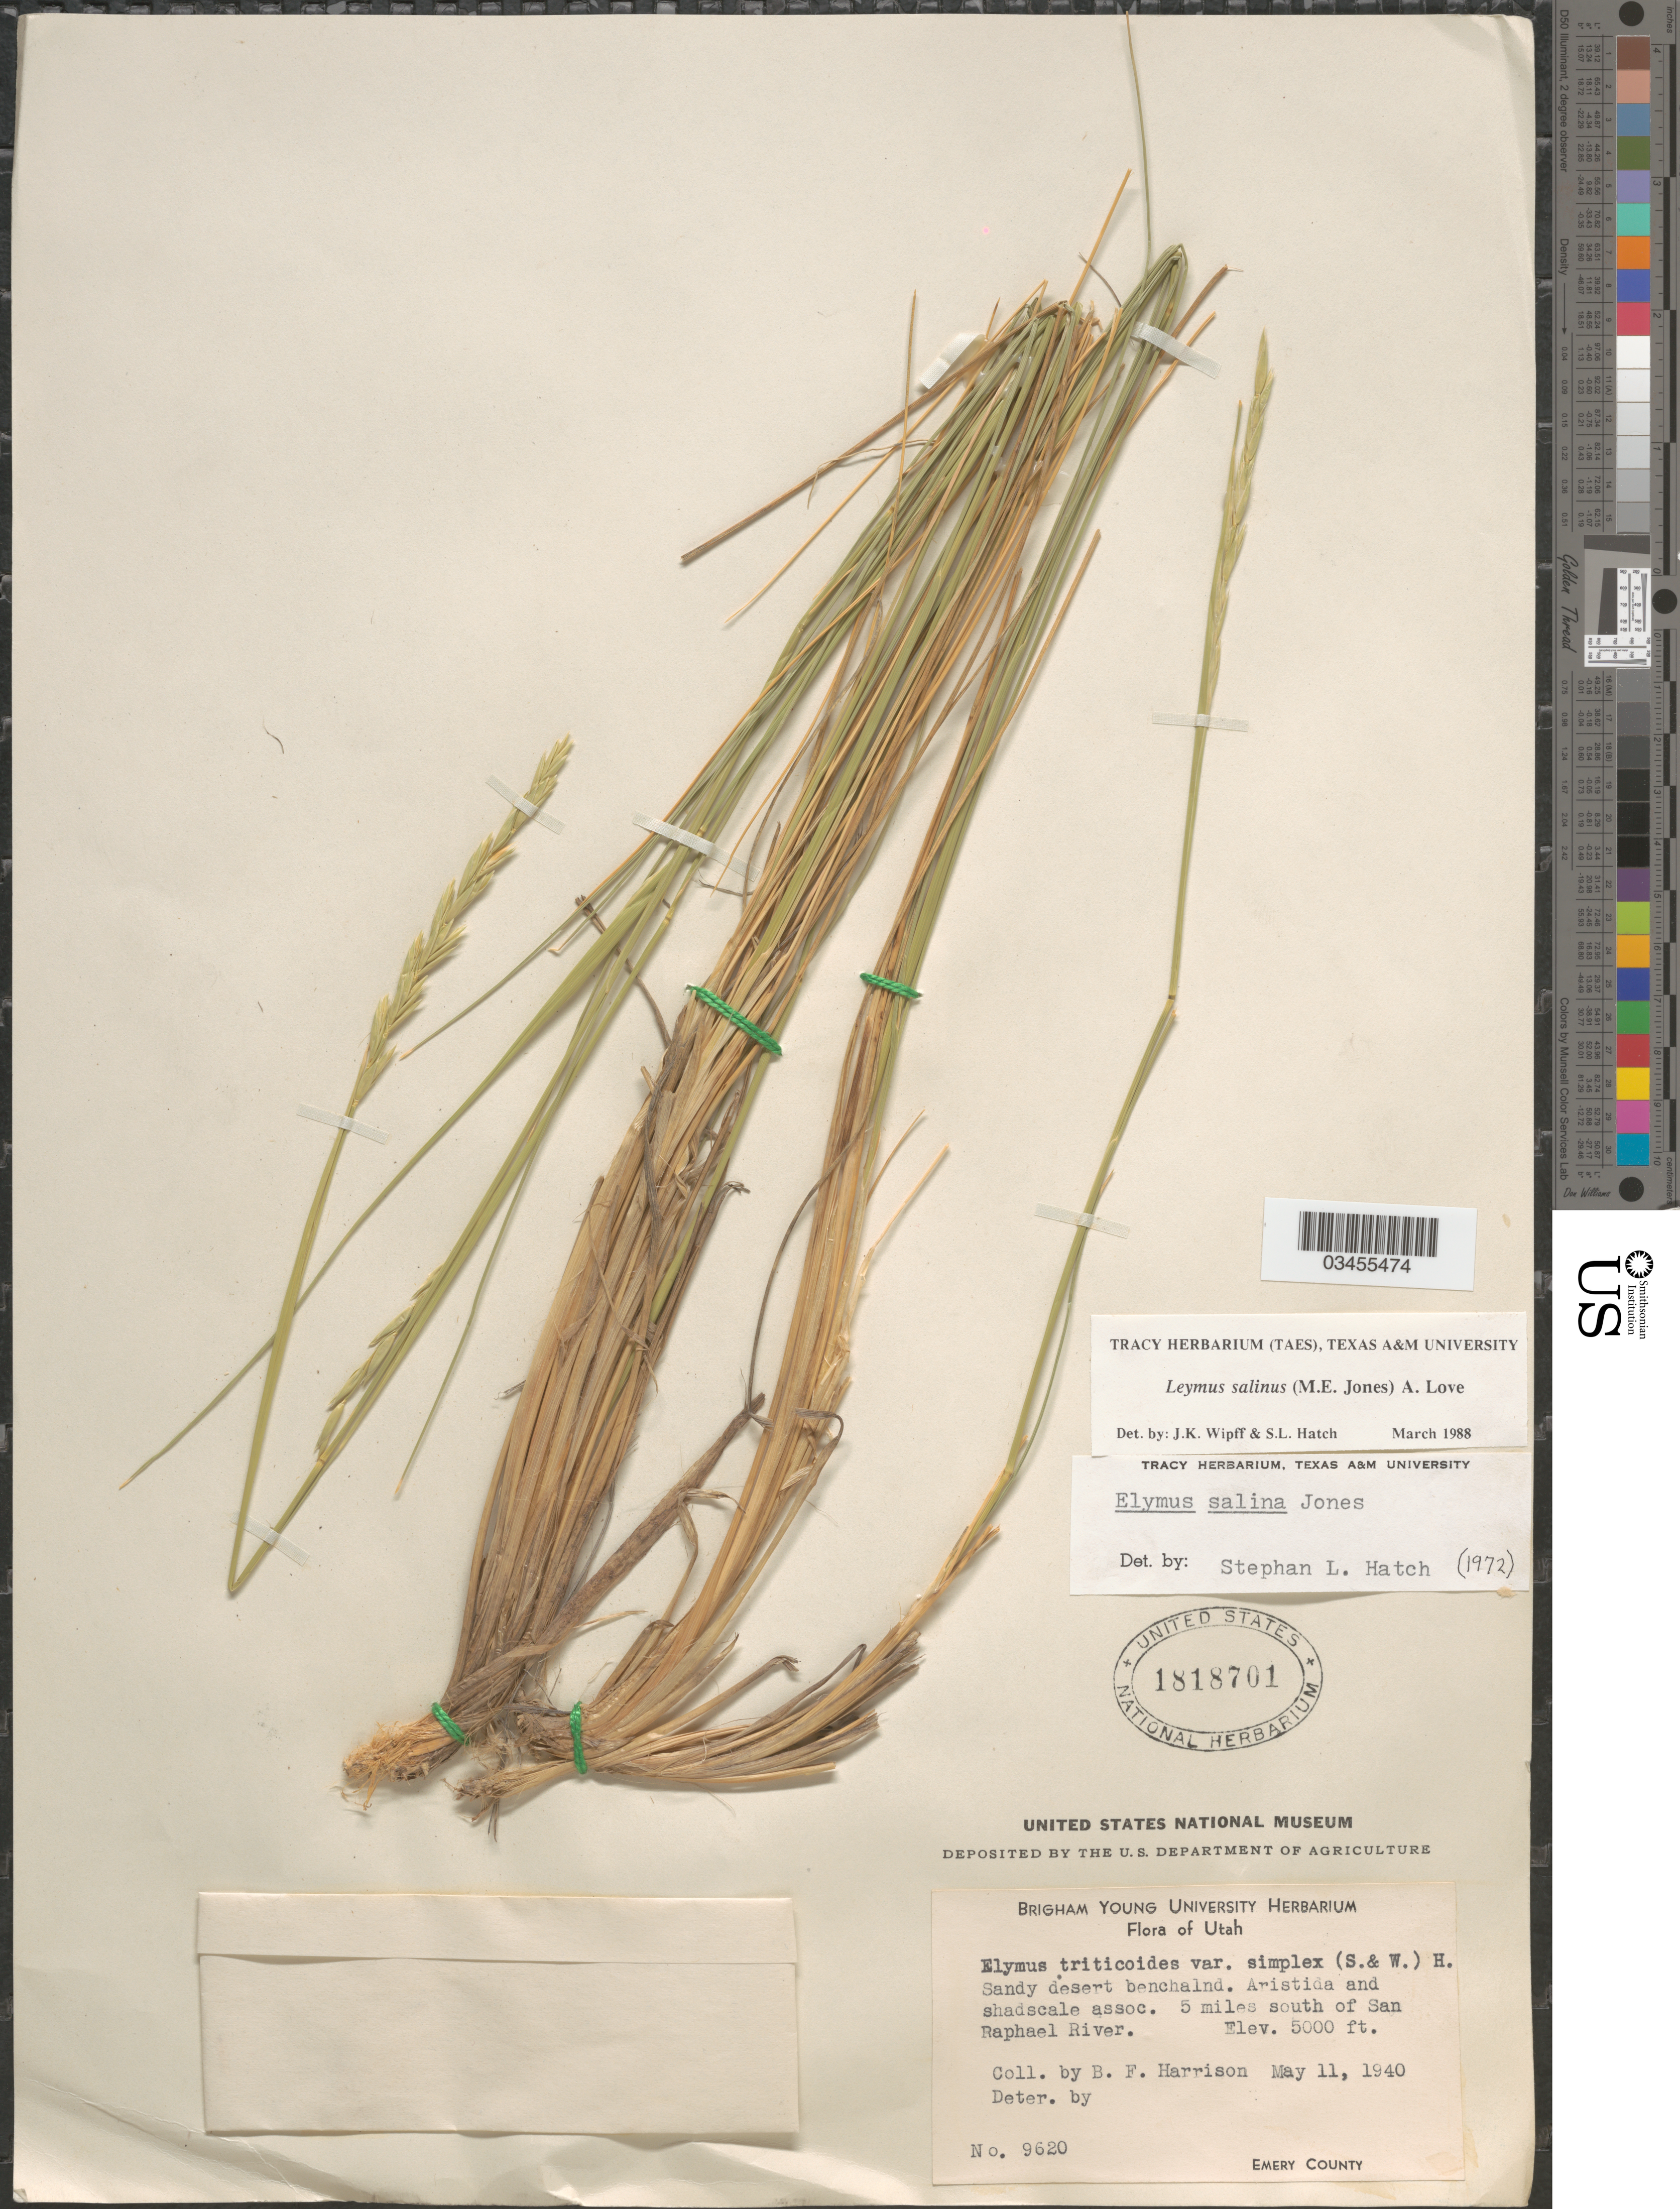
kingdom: Plantae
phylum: Tracheophyta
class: Liliopsida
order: Poales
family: Poaceae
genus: Leymus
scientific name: Leymus salina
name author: (M.E. Jones) Á. Löve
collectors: B. F. Harrison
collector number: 9620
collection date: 1940-05-11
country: United States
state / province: Utah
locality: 5 miles south of San Raphael River. Emery County.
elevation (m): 1524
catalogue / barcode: US 1818701